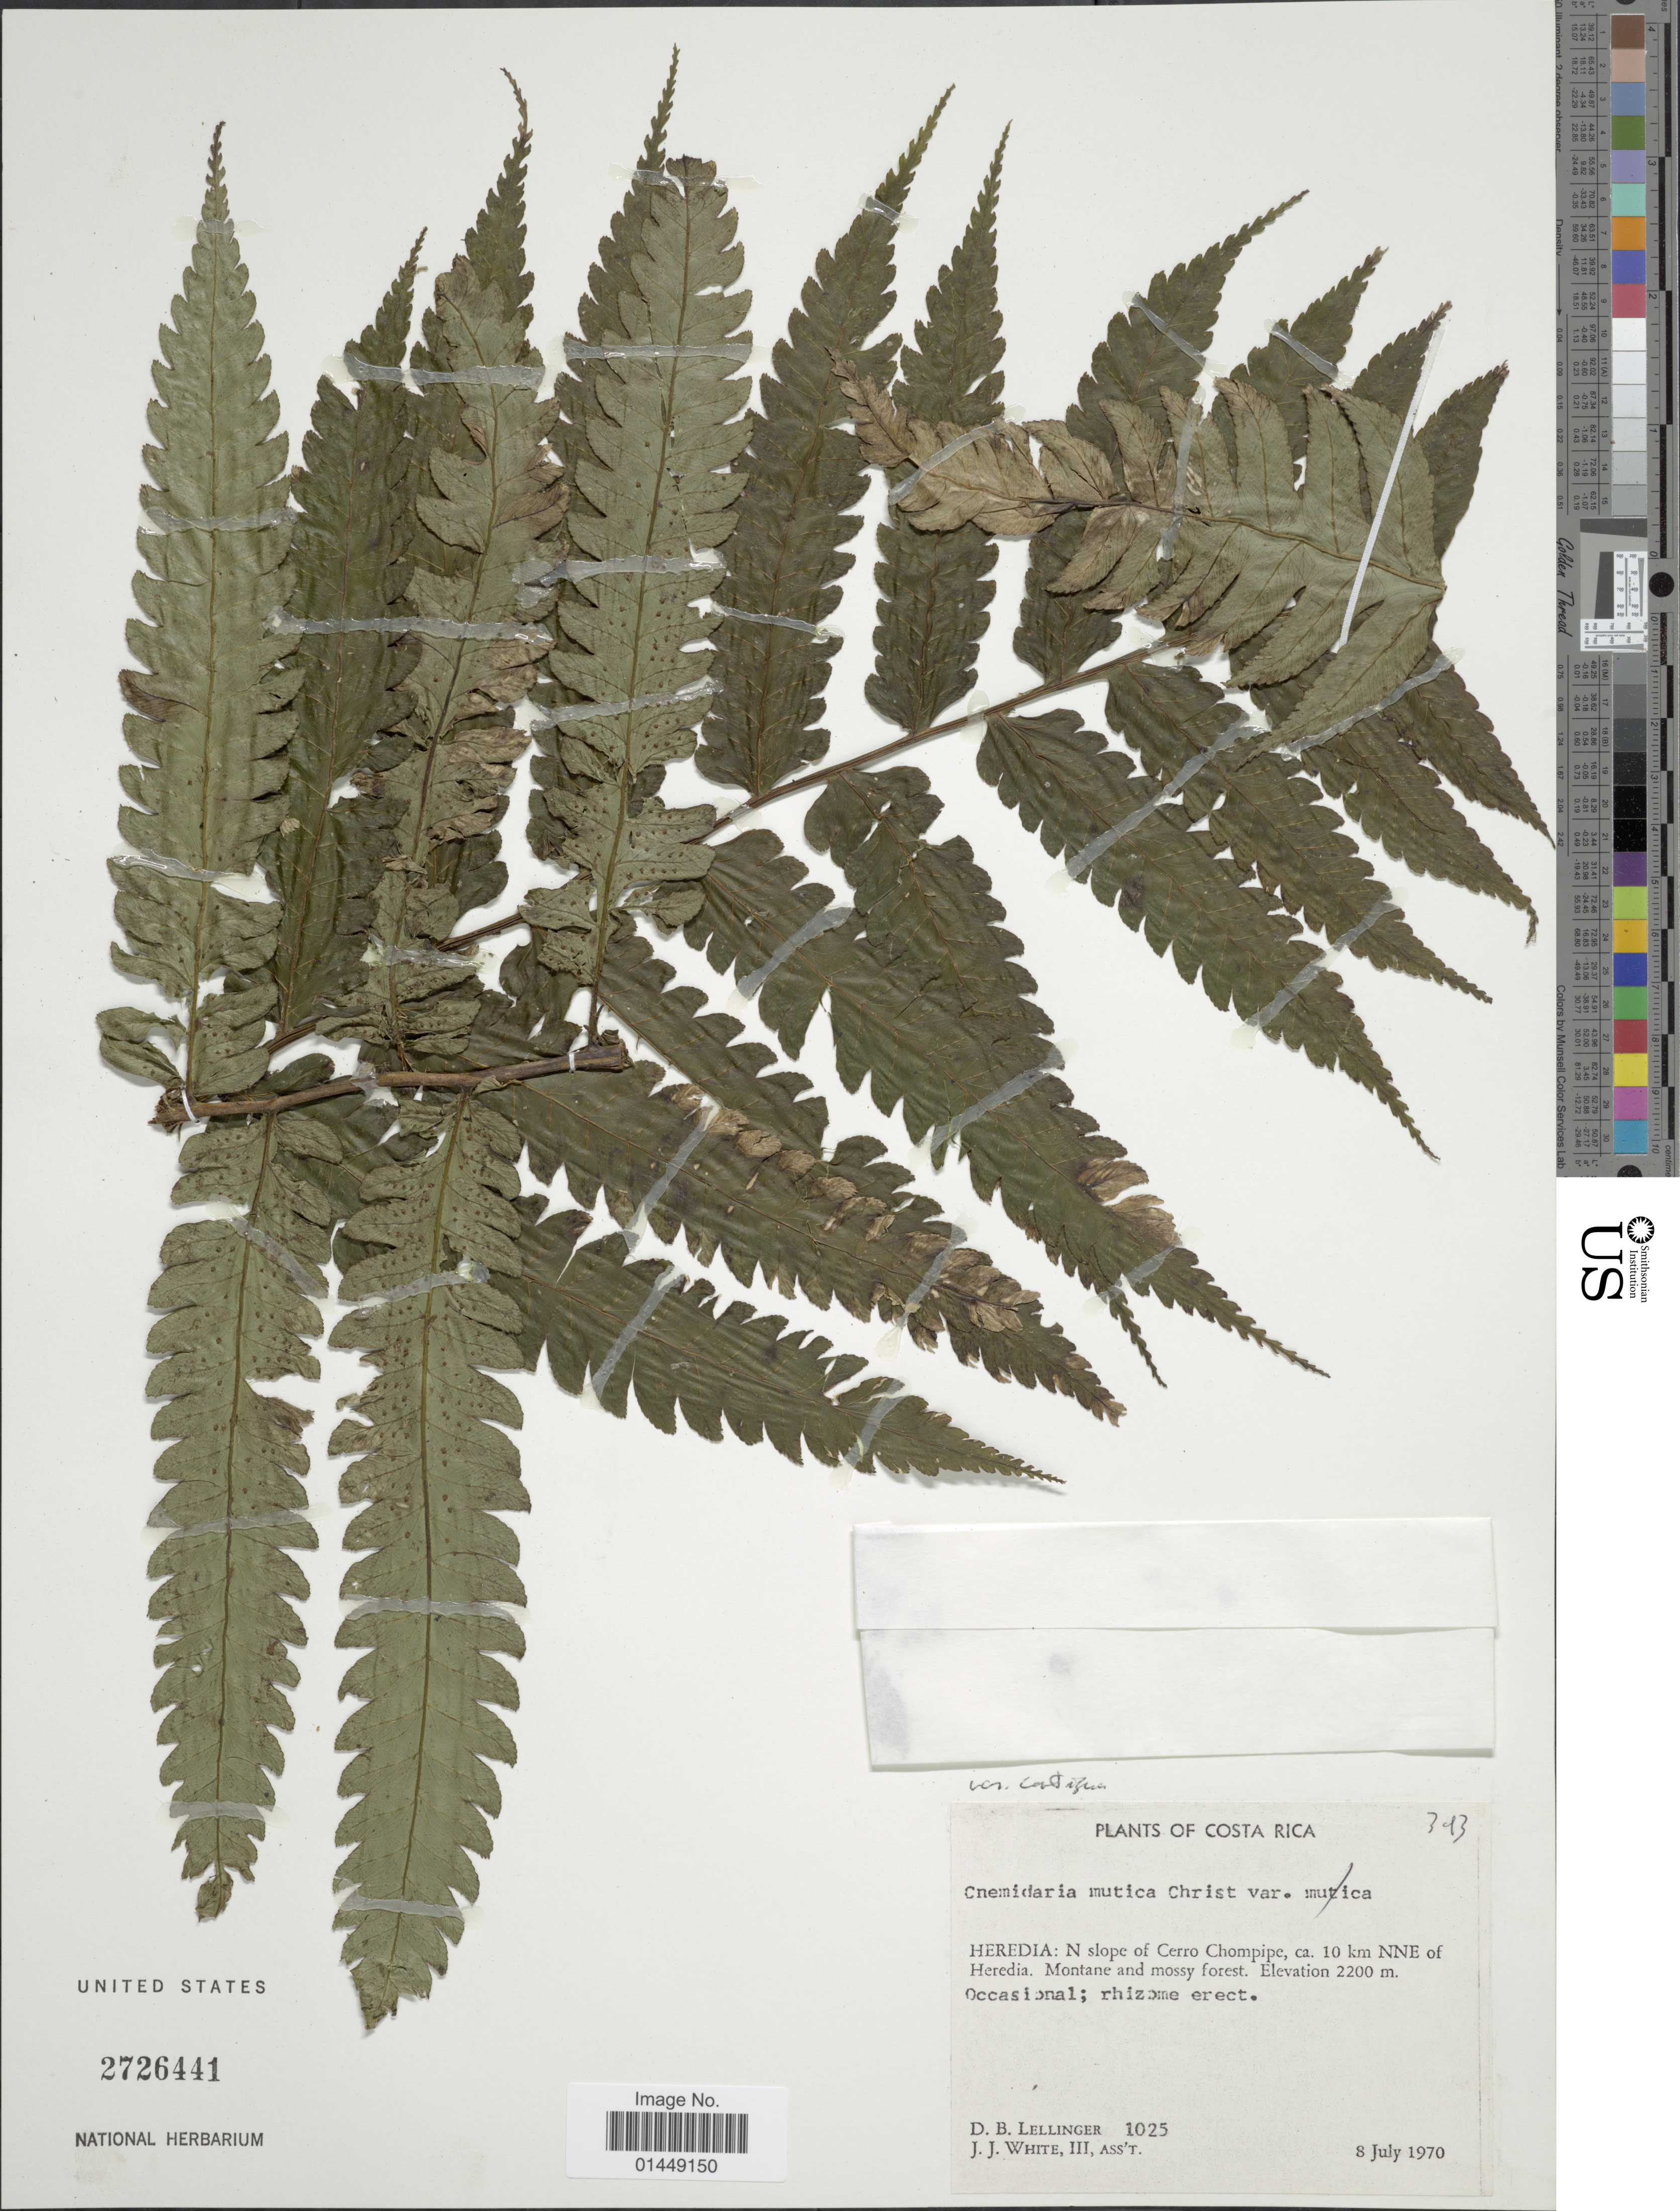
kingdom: Plantae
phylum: Tracheophyta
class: Polypodiopsida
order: Cyatheales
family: Cyatheaceae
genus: Cyathea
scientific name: Cyathea mutica var. contigua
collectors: D. B. Lellinger & J. J. White III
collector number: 1025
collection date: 1970-07-08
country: Costa Rica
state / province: Heredia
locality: Heredia: N slope of Cerro Chompipe, ca. 10 km NNE of Heredia.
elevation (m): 2200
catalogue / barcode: US 2726441